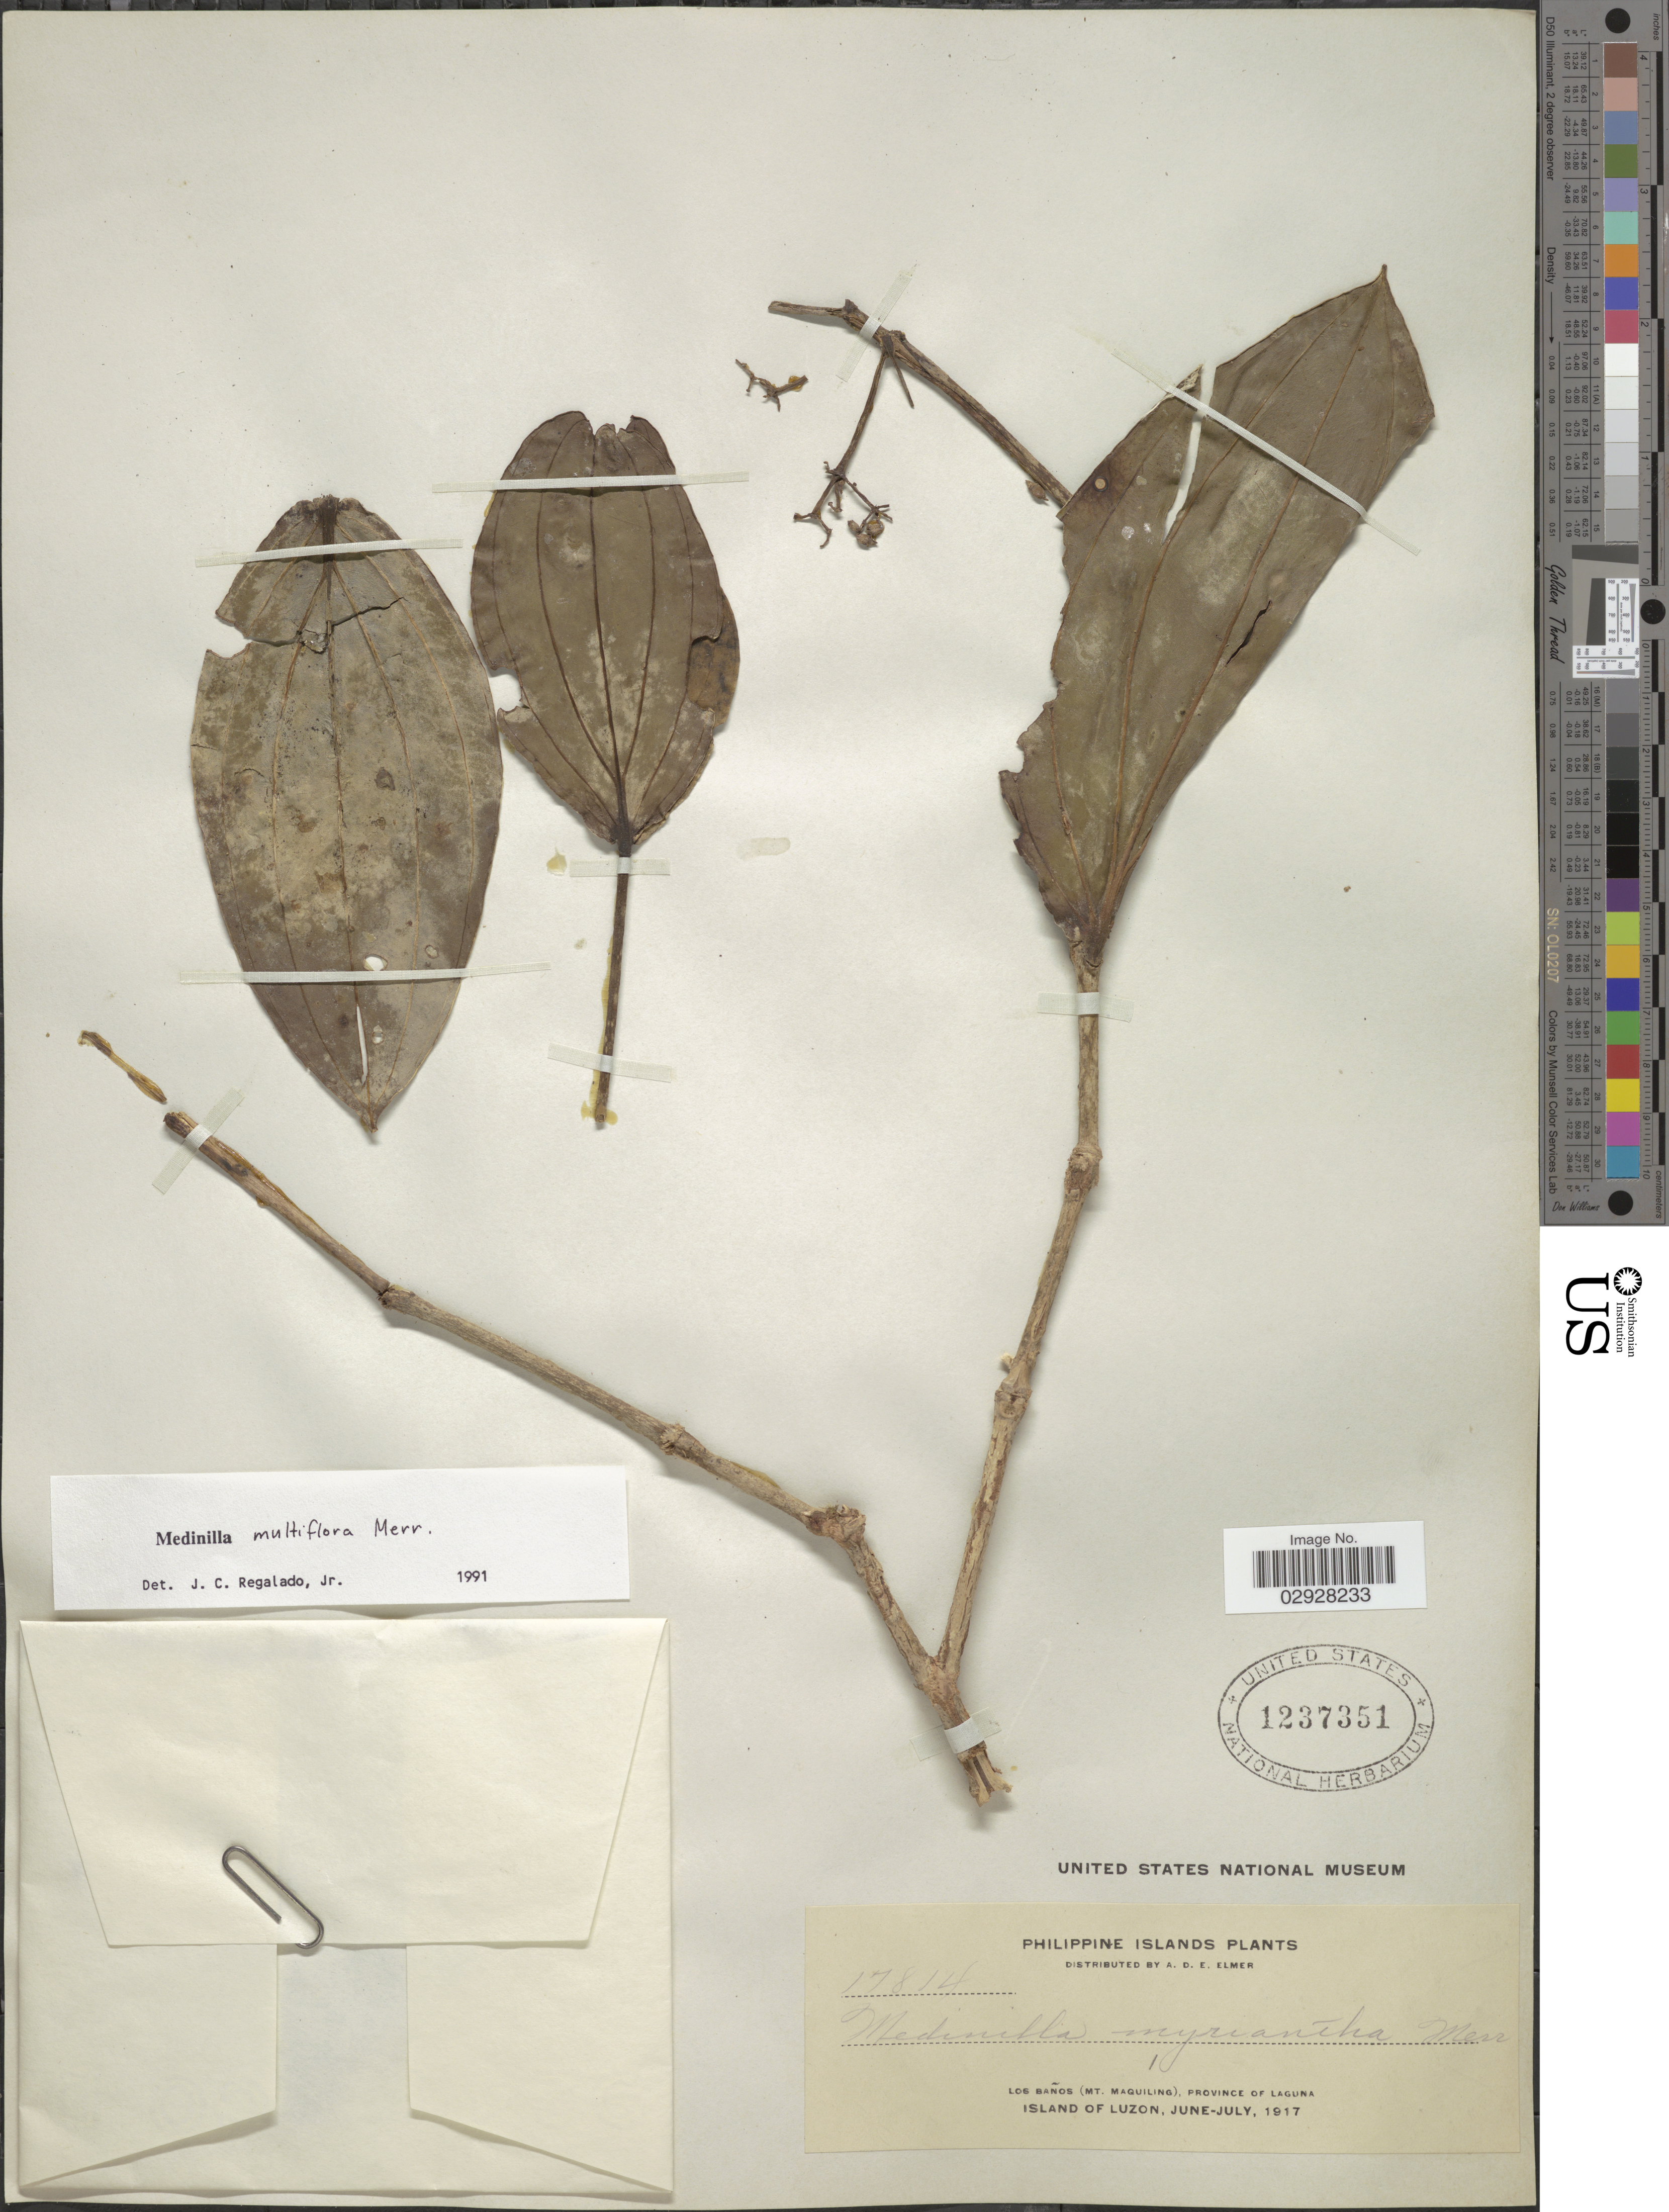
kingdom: Plantae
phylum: Tracheophyta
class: Magnoliopsida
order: Myrtales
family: Melastomataceae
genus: Medinilla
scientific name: Medinilla multiflora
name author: Merr.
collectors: A. D. E. Elmer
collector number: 17814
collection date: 1917-06/1917-07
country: Philippines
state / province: Calabarzon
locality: Los Baños (Mt. Maquiling), Province of Laguna, Island of Luzon.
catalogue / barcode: US 1237351